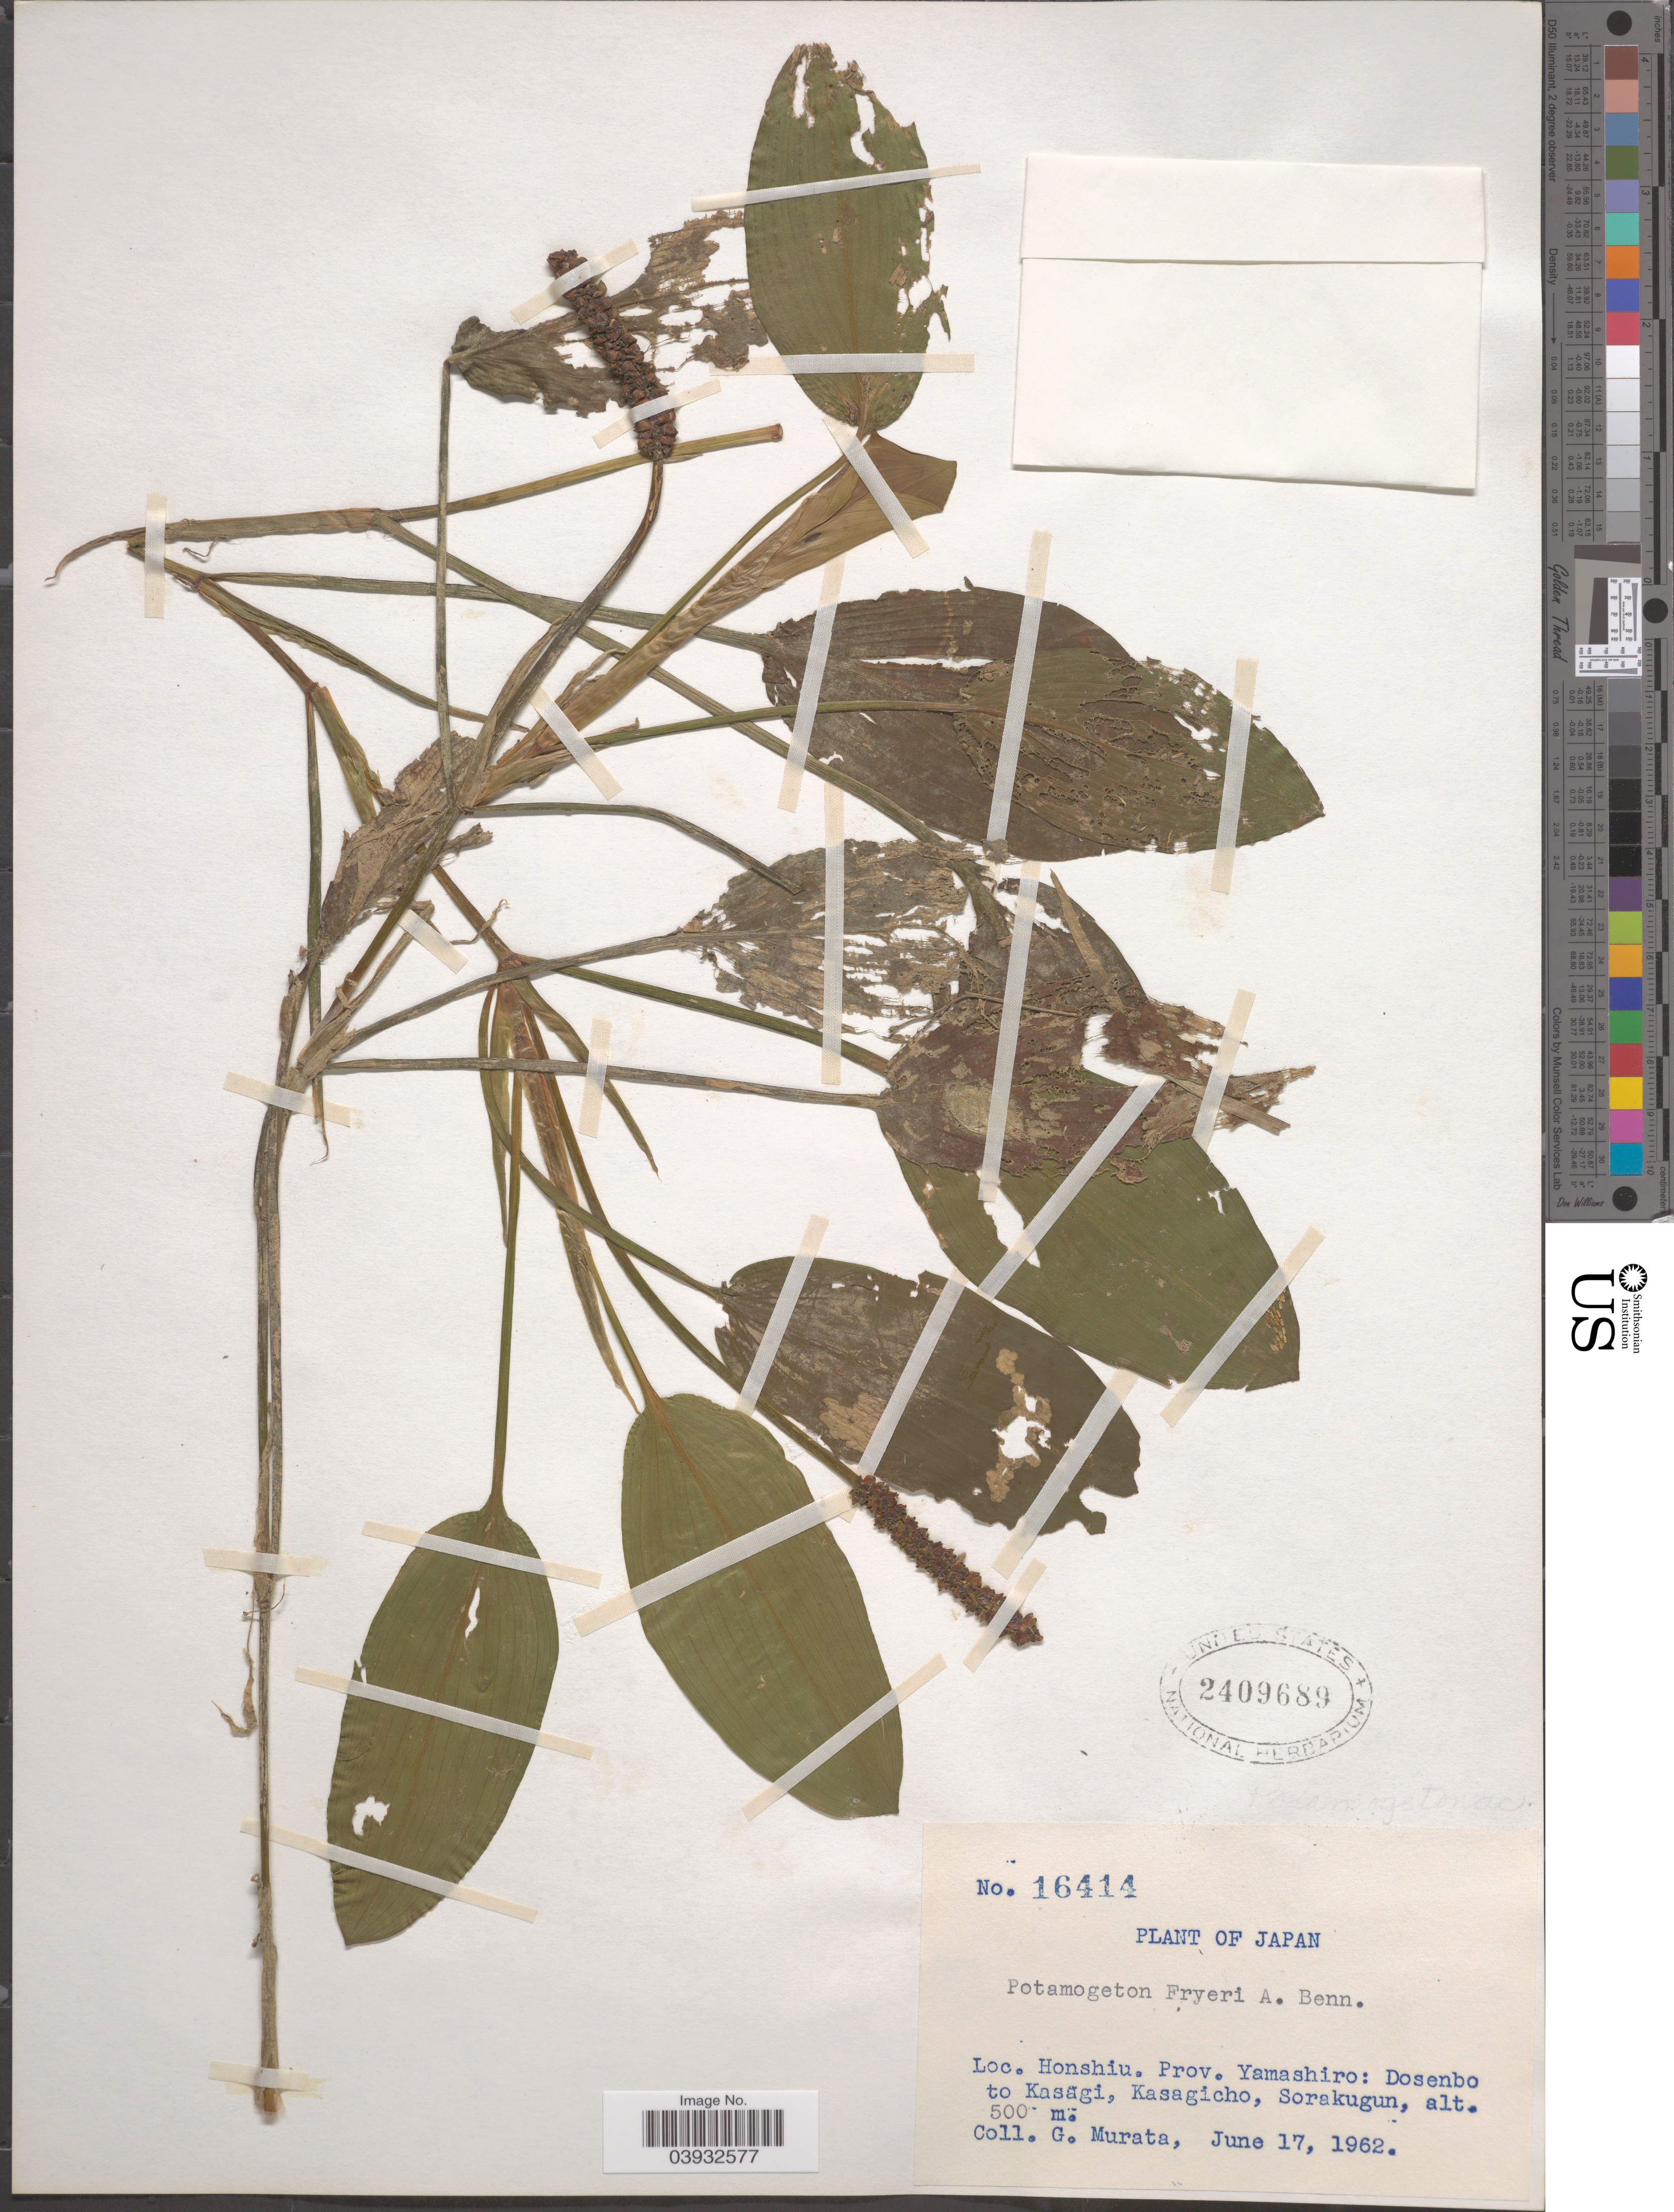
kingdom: Plantae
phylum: Tracheophyta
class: Liliopsida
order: Alismatales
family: Potamogetonaceae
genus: Potamogeton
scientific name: Potamogeton fryeri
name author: A. Benn.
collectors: G. Murata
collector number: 16414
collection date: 1962-06-17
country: Japan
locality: Honshiu. Prov. Yamashiro: Dosenbo to Kasagi, Kasagicho, Sorakugun.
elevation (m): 500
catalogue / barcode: US 2409689